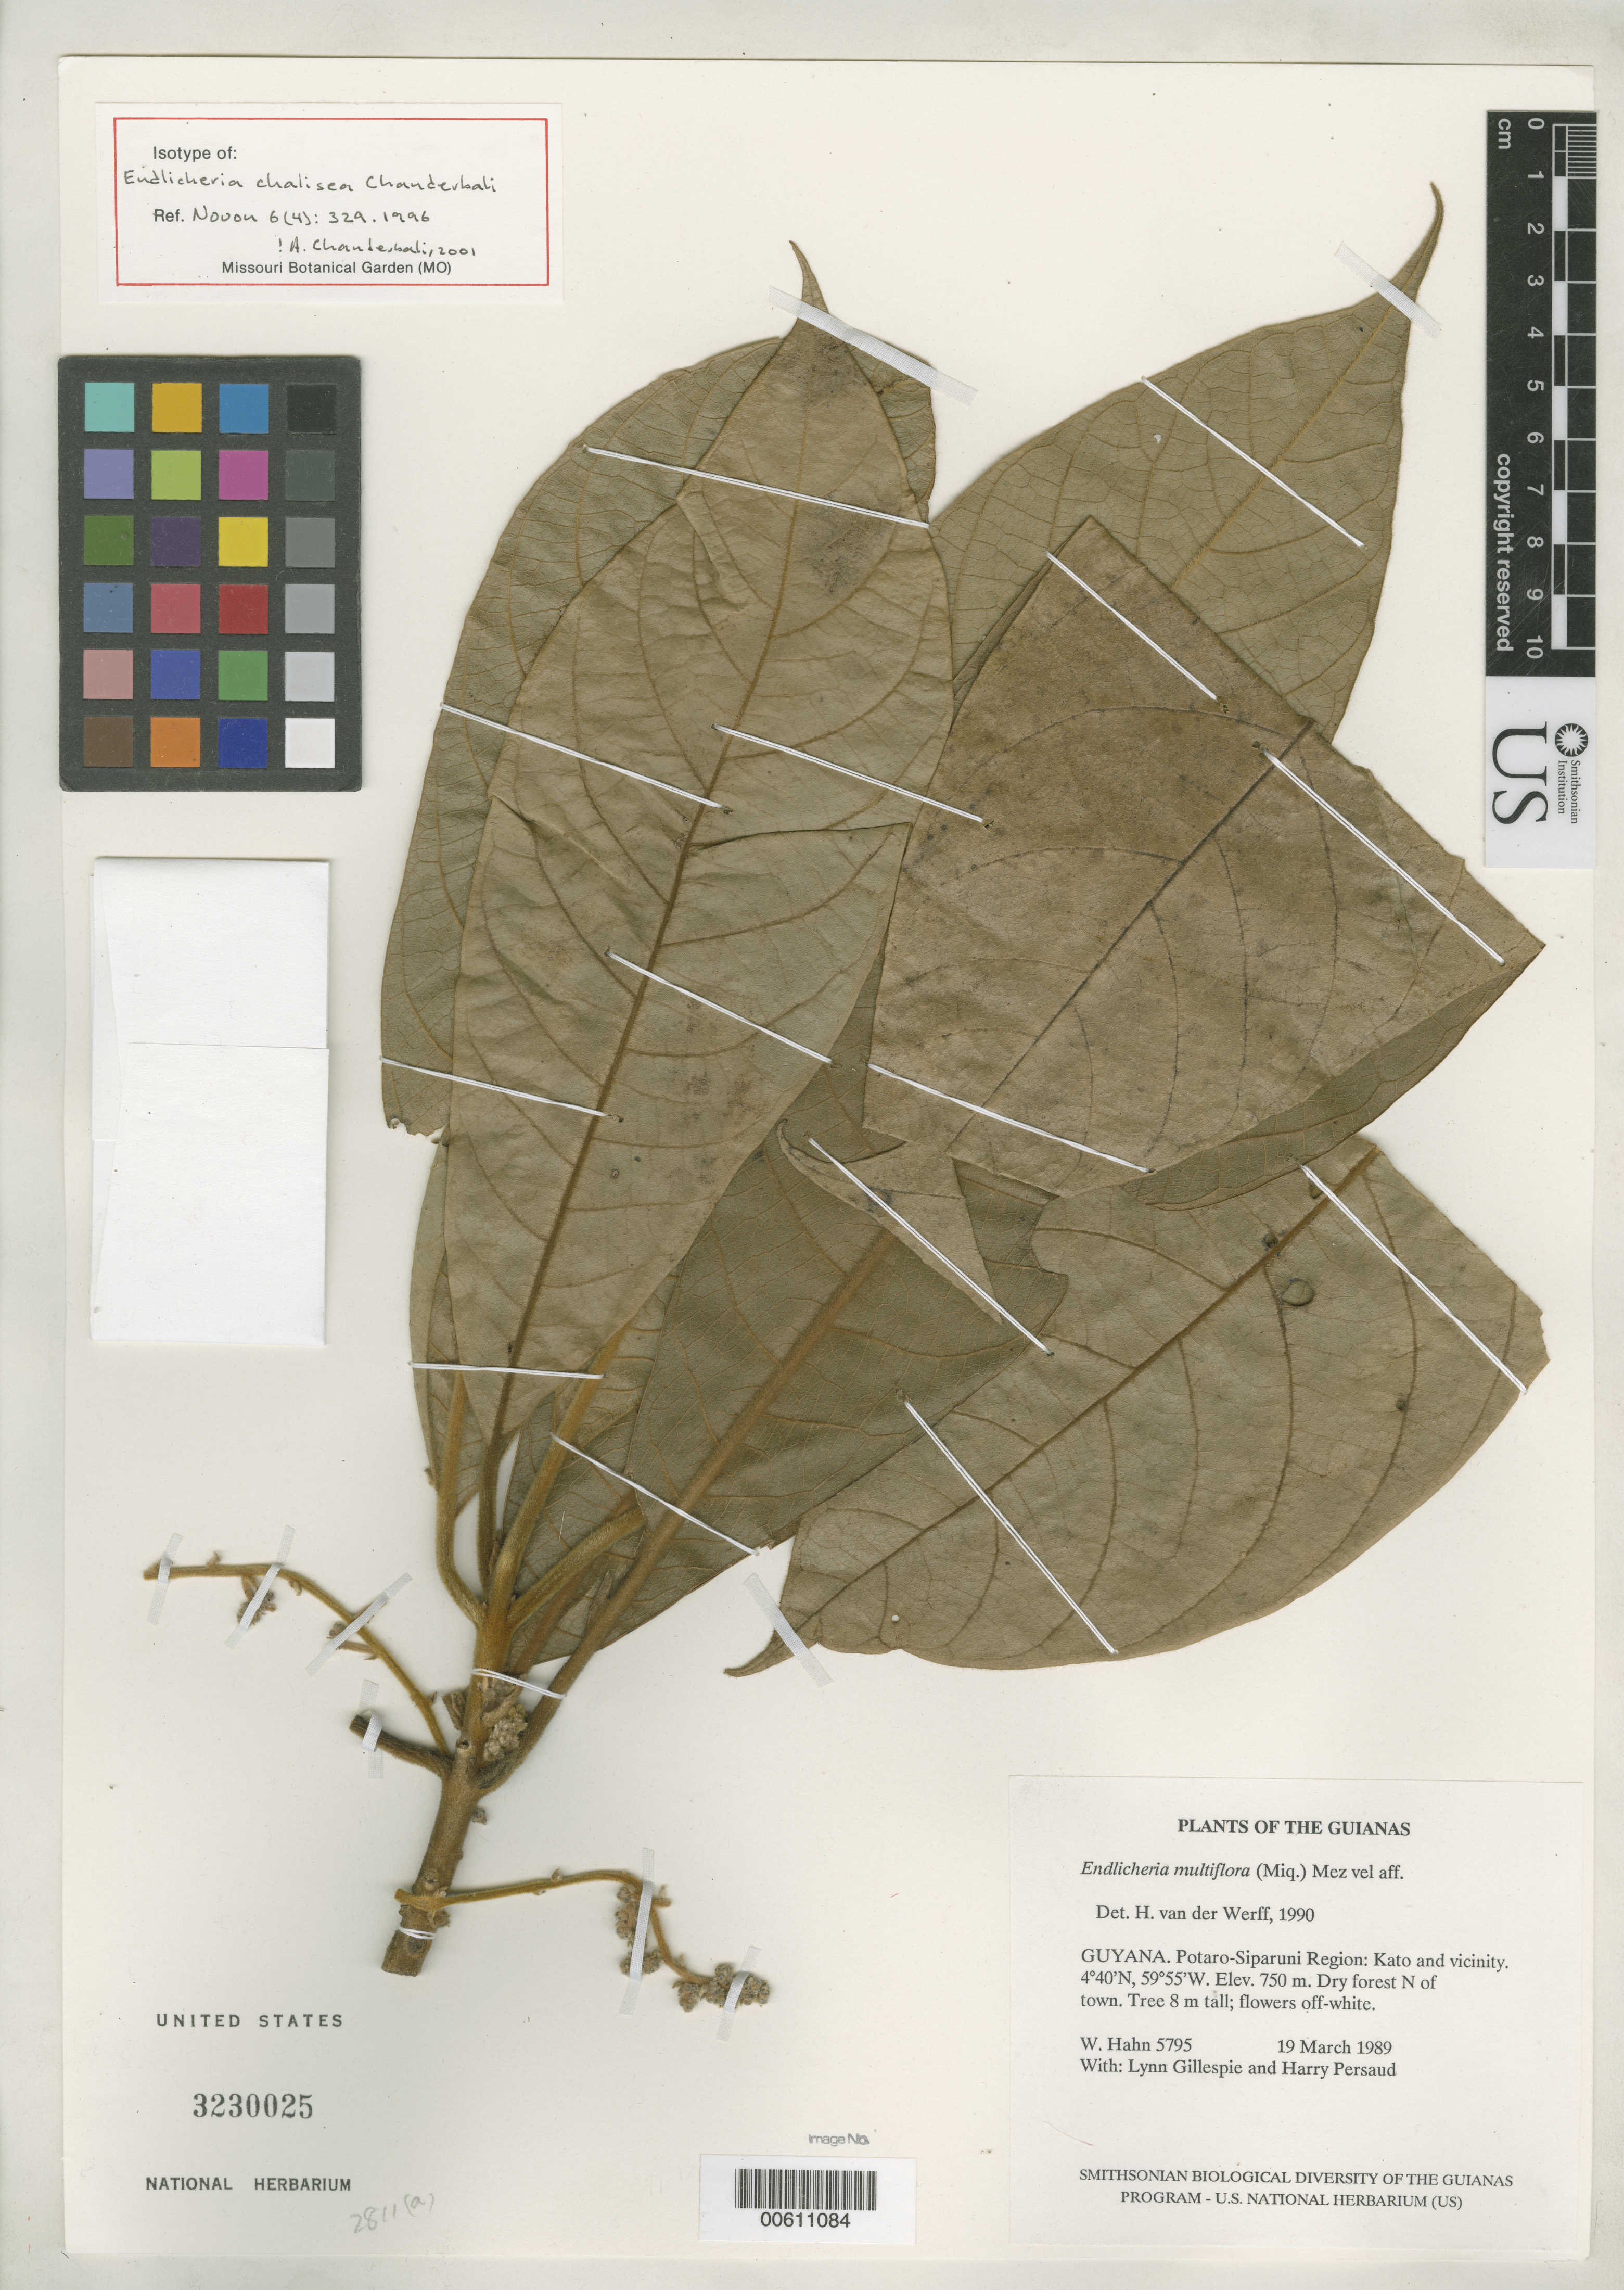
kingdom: Plantae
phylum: Tracheophyta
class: Magnoliopsida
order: Laurales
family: Lauraceae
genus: Endlicheria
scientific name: Endlicheria chalisea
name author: Chanderb.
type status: Isotype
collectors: W. Hahn, L. J. Gillespie & H. Persaud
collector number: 5795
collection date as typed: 19 Mar 1989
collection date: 1989-03-19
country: Guyana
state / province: Potaro-Siparuni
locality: Kato and vicinity.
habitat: Dry forest N of town.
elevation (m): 750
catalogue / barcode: US 3230025